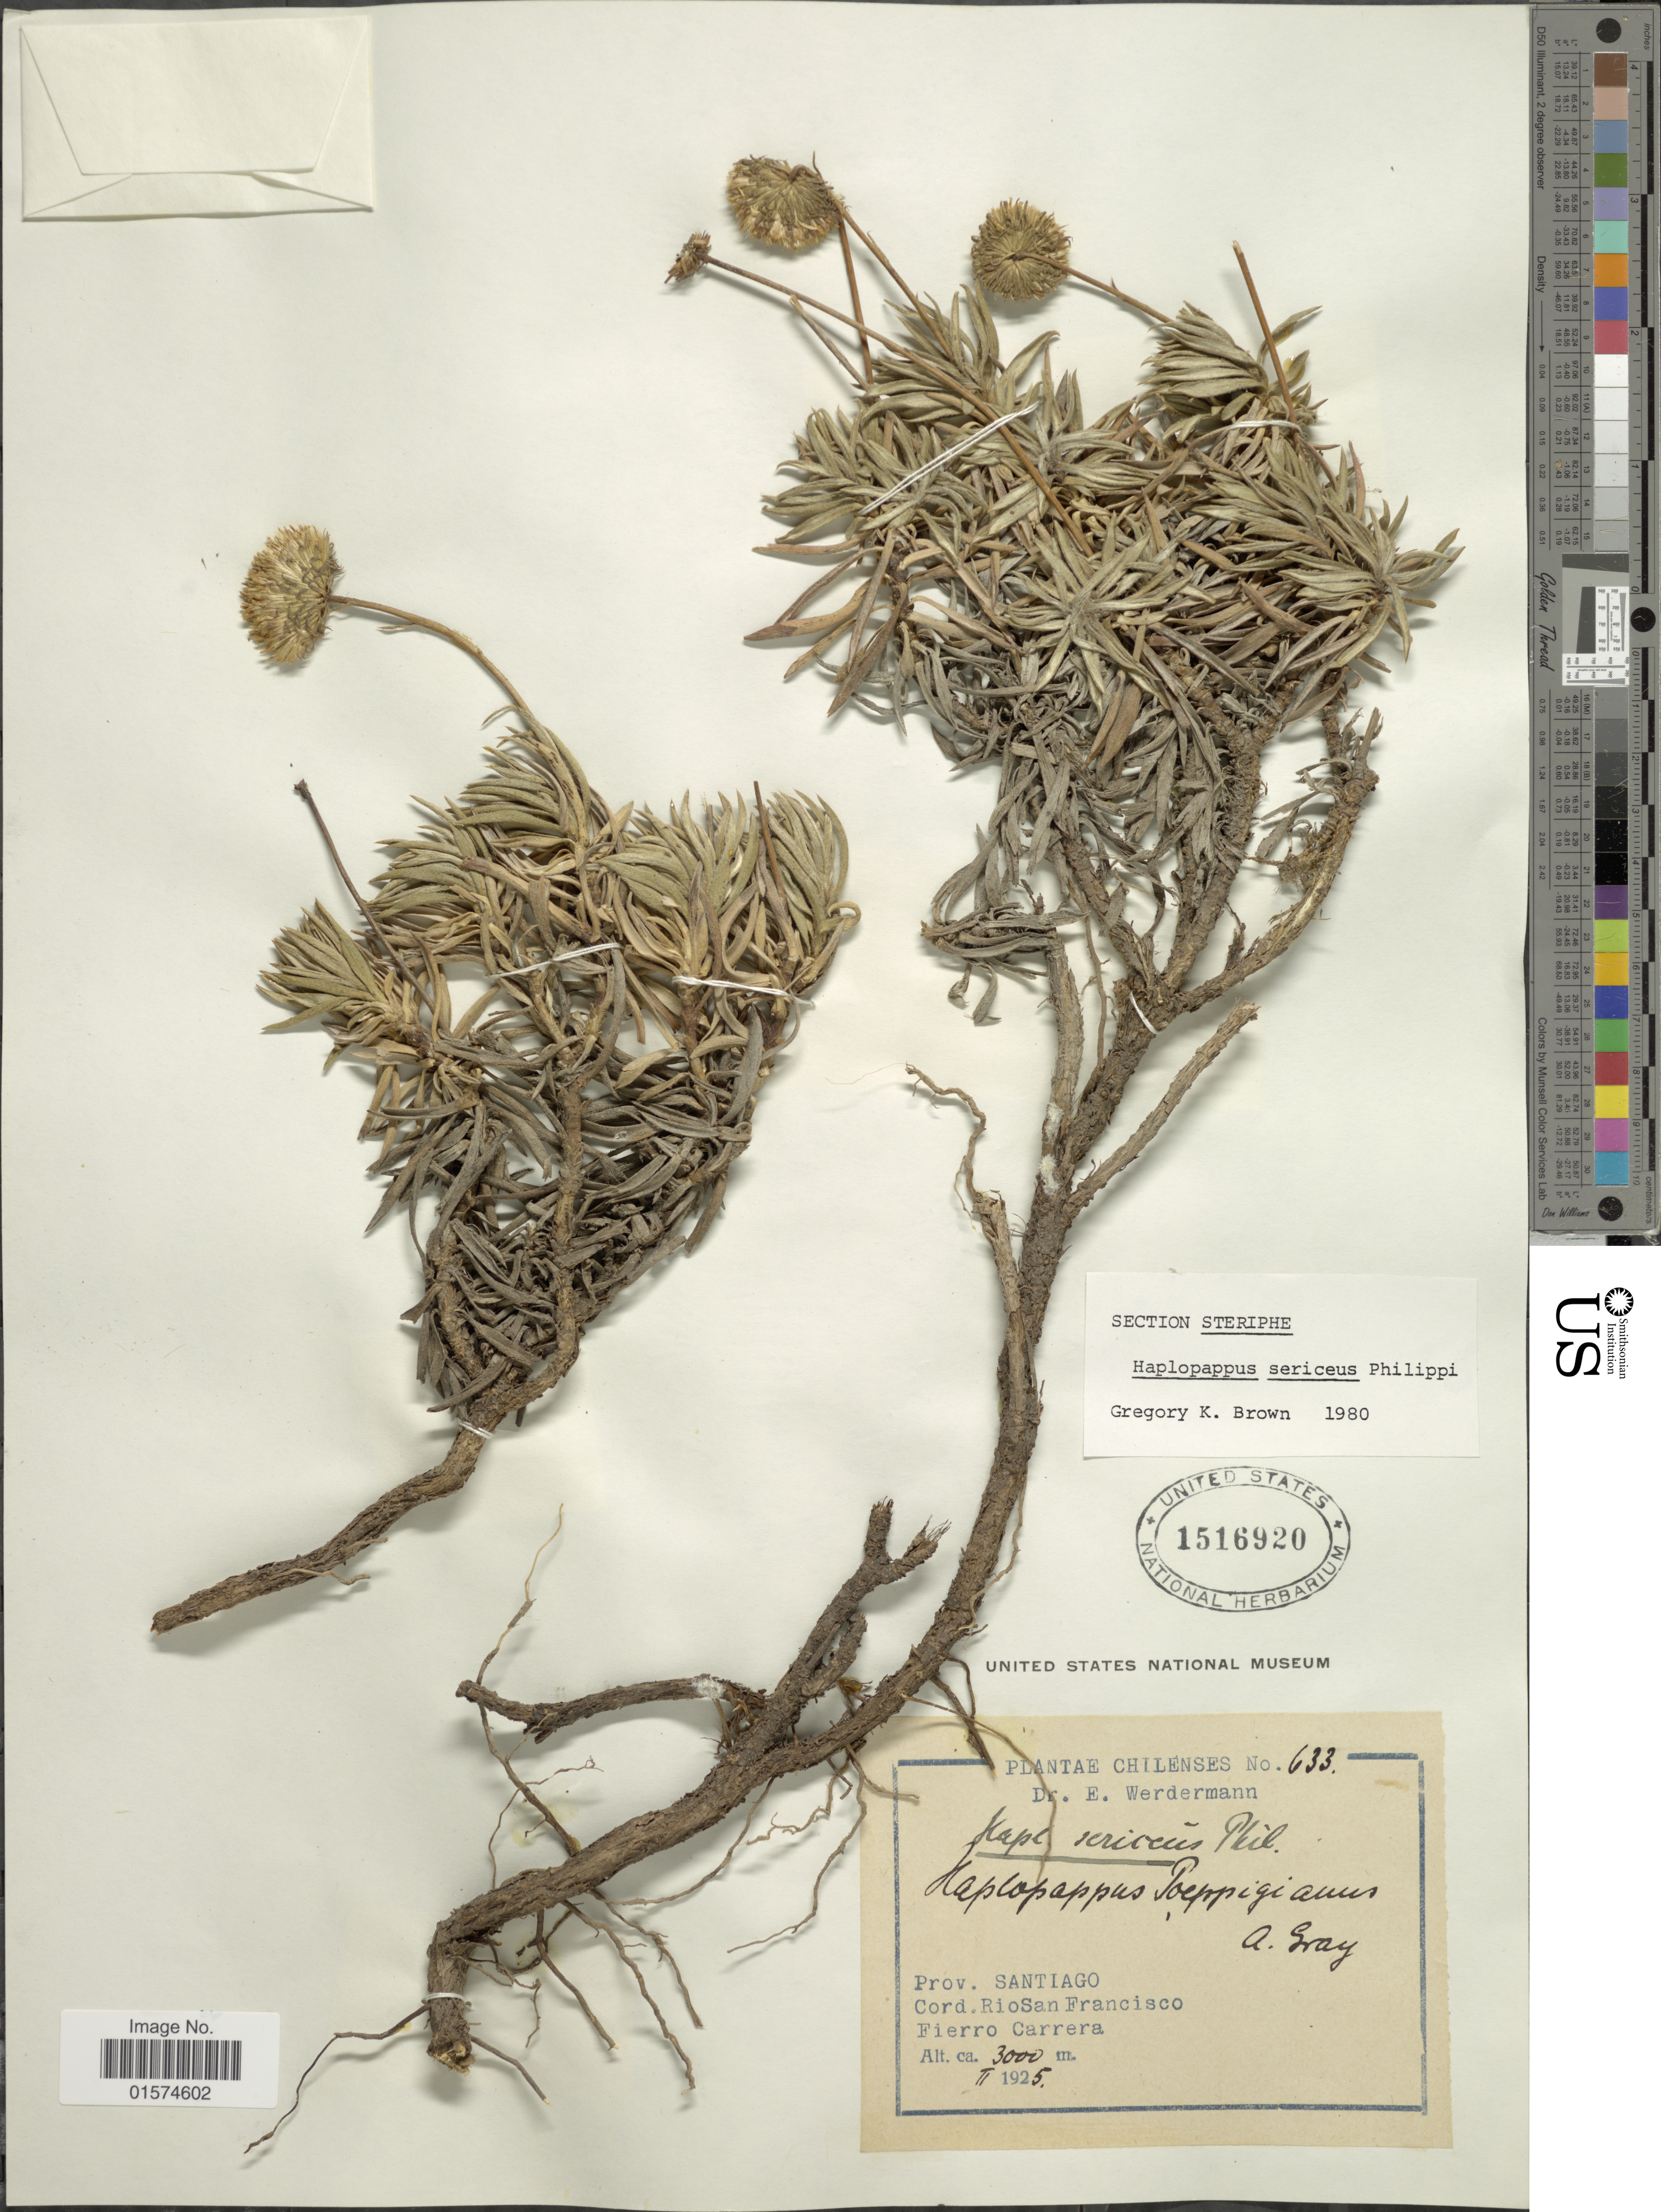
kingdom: Plantae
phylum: Tracheophyta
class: Magnoliopsida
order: Asterales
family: Asteraceae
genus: Haplopappus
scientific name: Haplopappus sericeus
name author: Phil.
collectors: E. Werdermann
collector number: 633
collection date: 1925-02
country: Chile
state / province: Región Metropolitana (RM)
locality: Prov. Santiago, Cord. Rio San Francisco, Fierro Carrera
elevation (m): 3000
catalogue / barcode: US 1516920